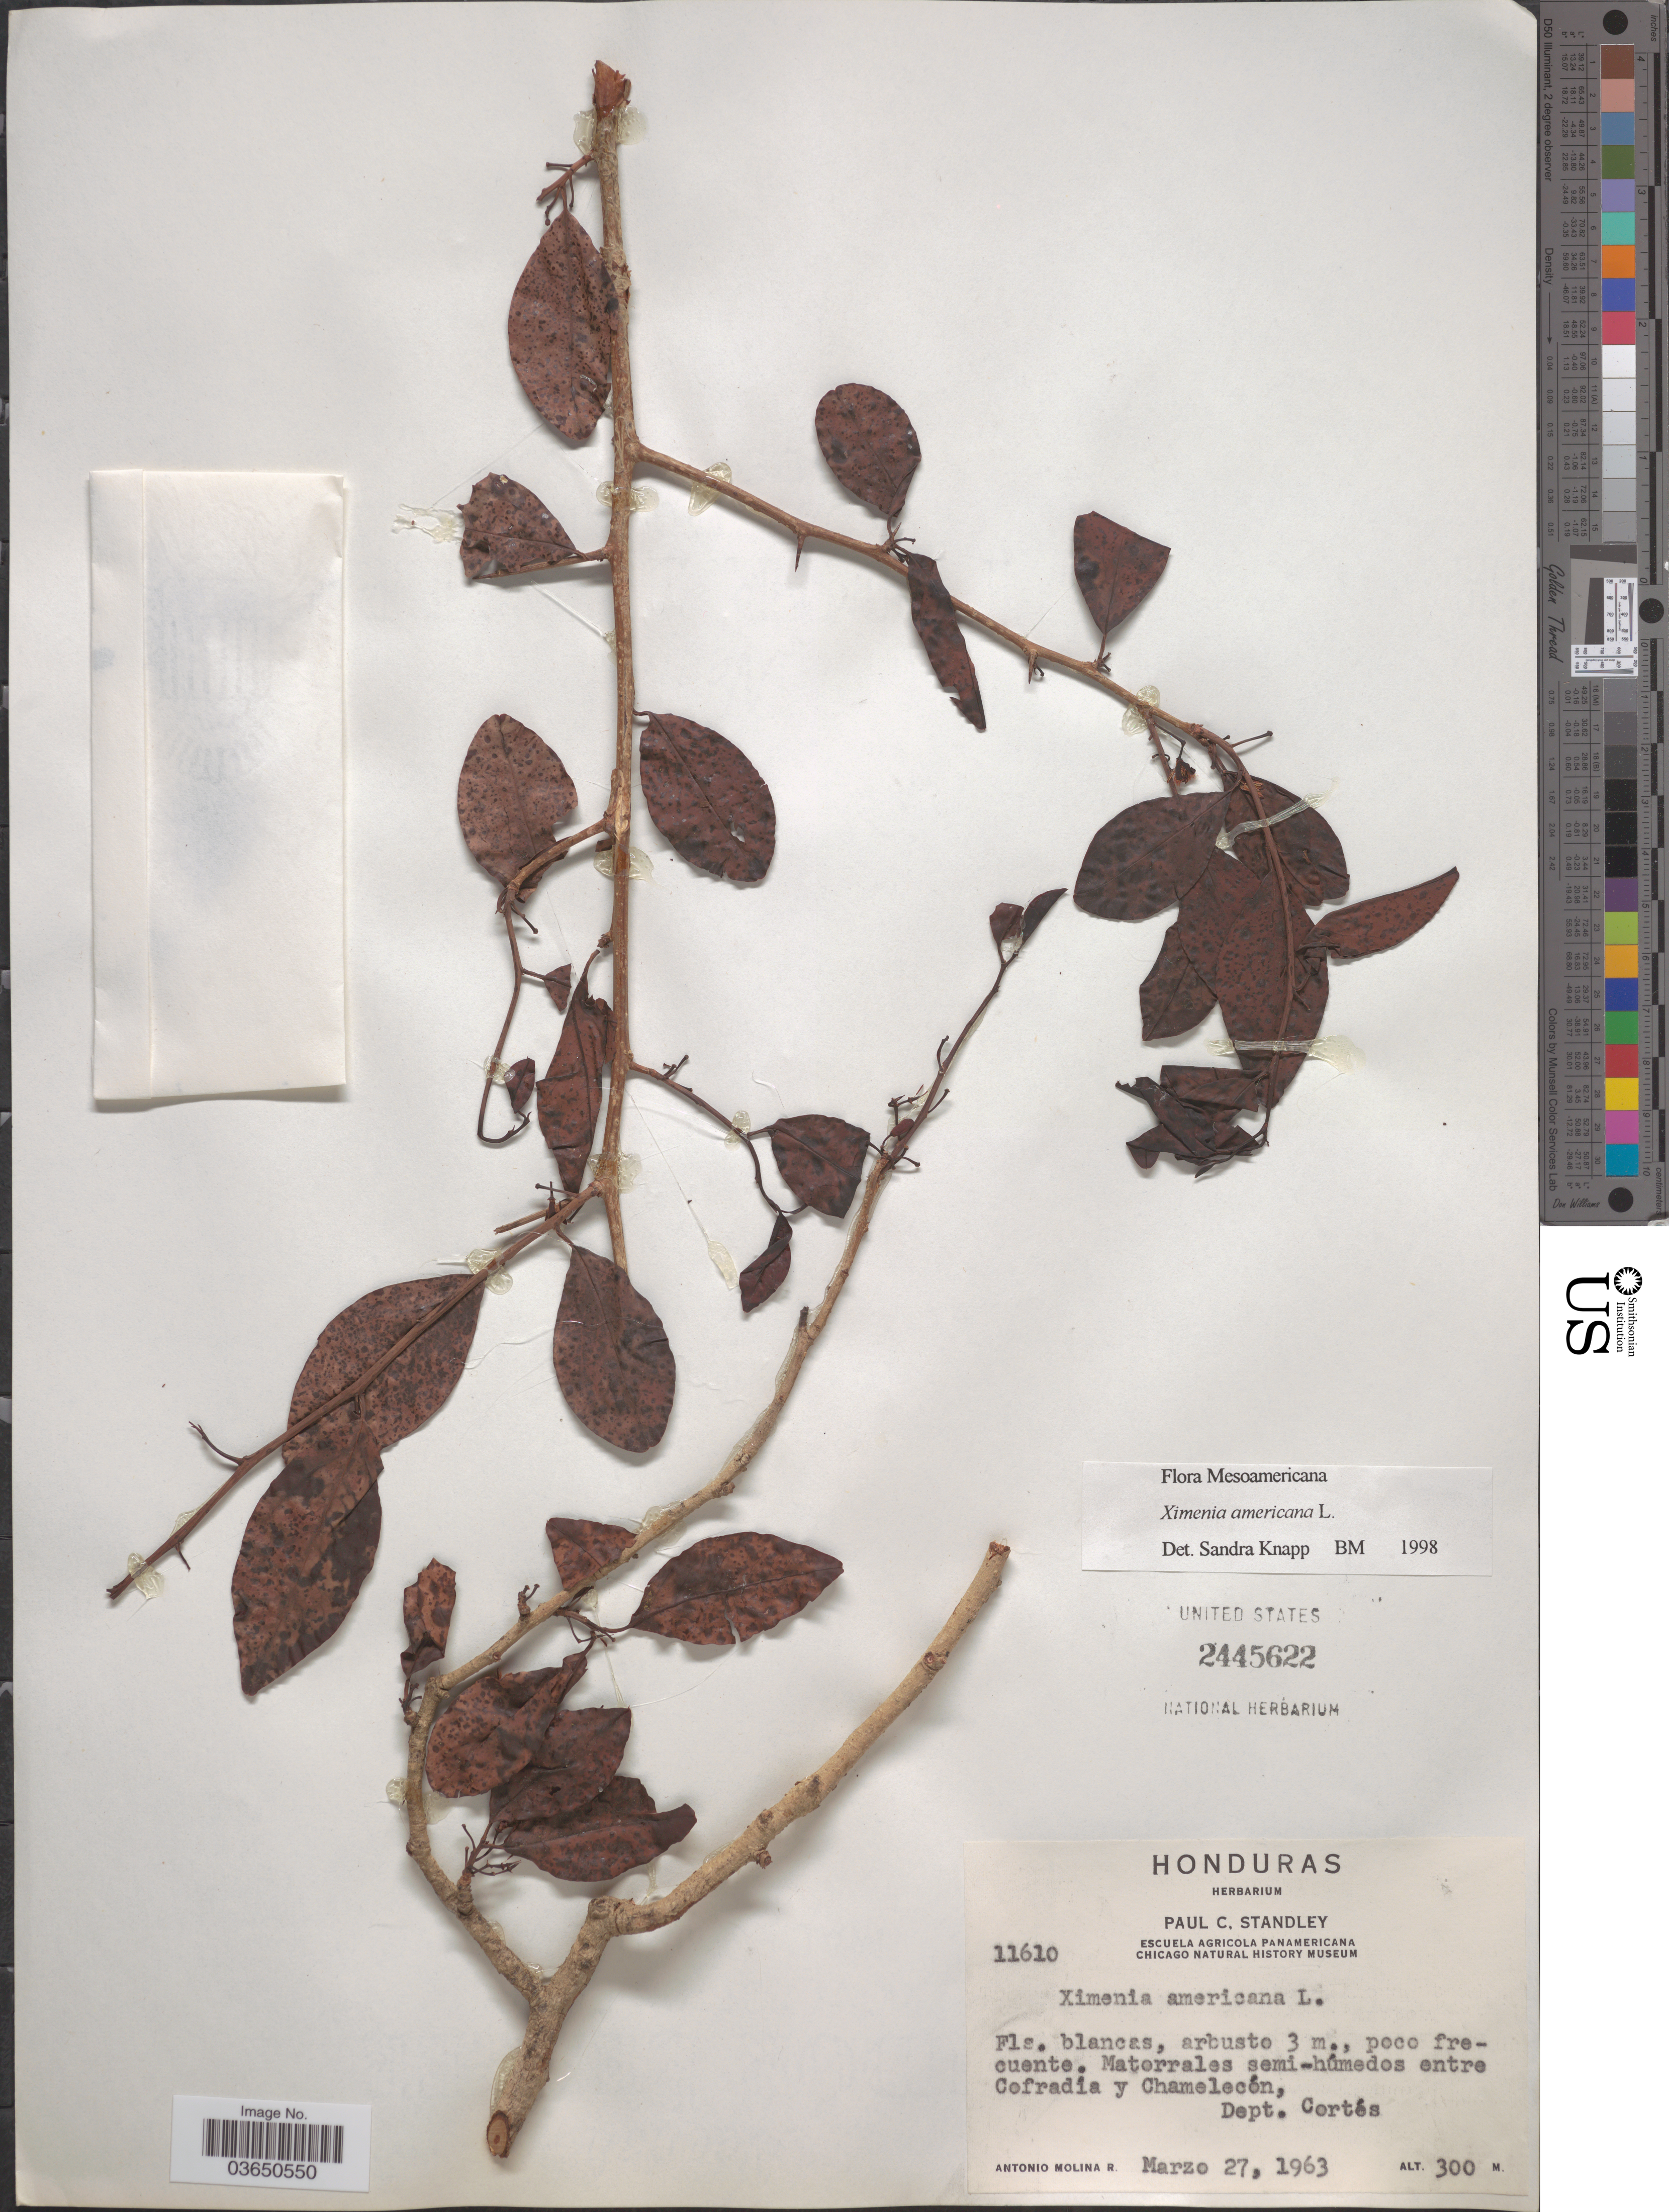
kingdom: Plantae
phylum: Tracheophyta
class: Magnoliopsida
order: Santalales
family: Ximeniaceae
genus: Ximenia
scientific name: Ximenia americana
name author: L.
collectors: A. Molina R.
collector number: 11610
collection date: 1963-03-27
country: Honduras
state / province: Cortés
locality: Matorrales semi-húmedos entre Cofradia y Chamelecón, Dept. Cortés.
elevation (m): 300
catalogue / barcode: US 2445622